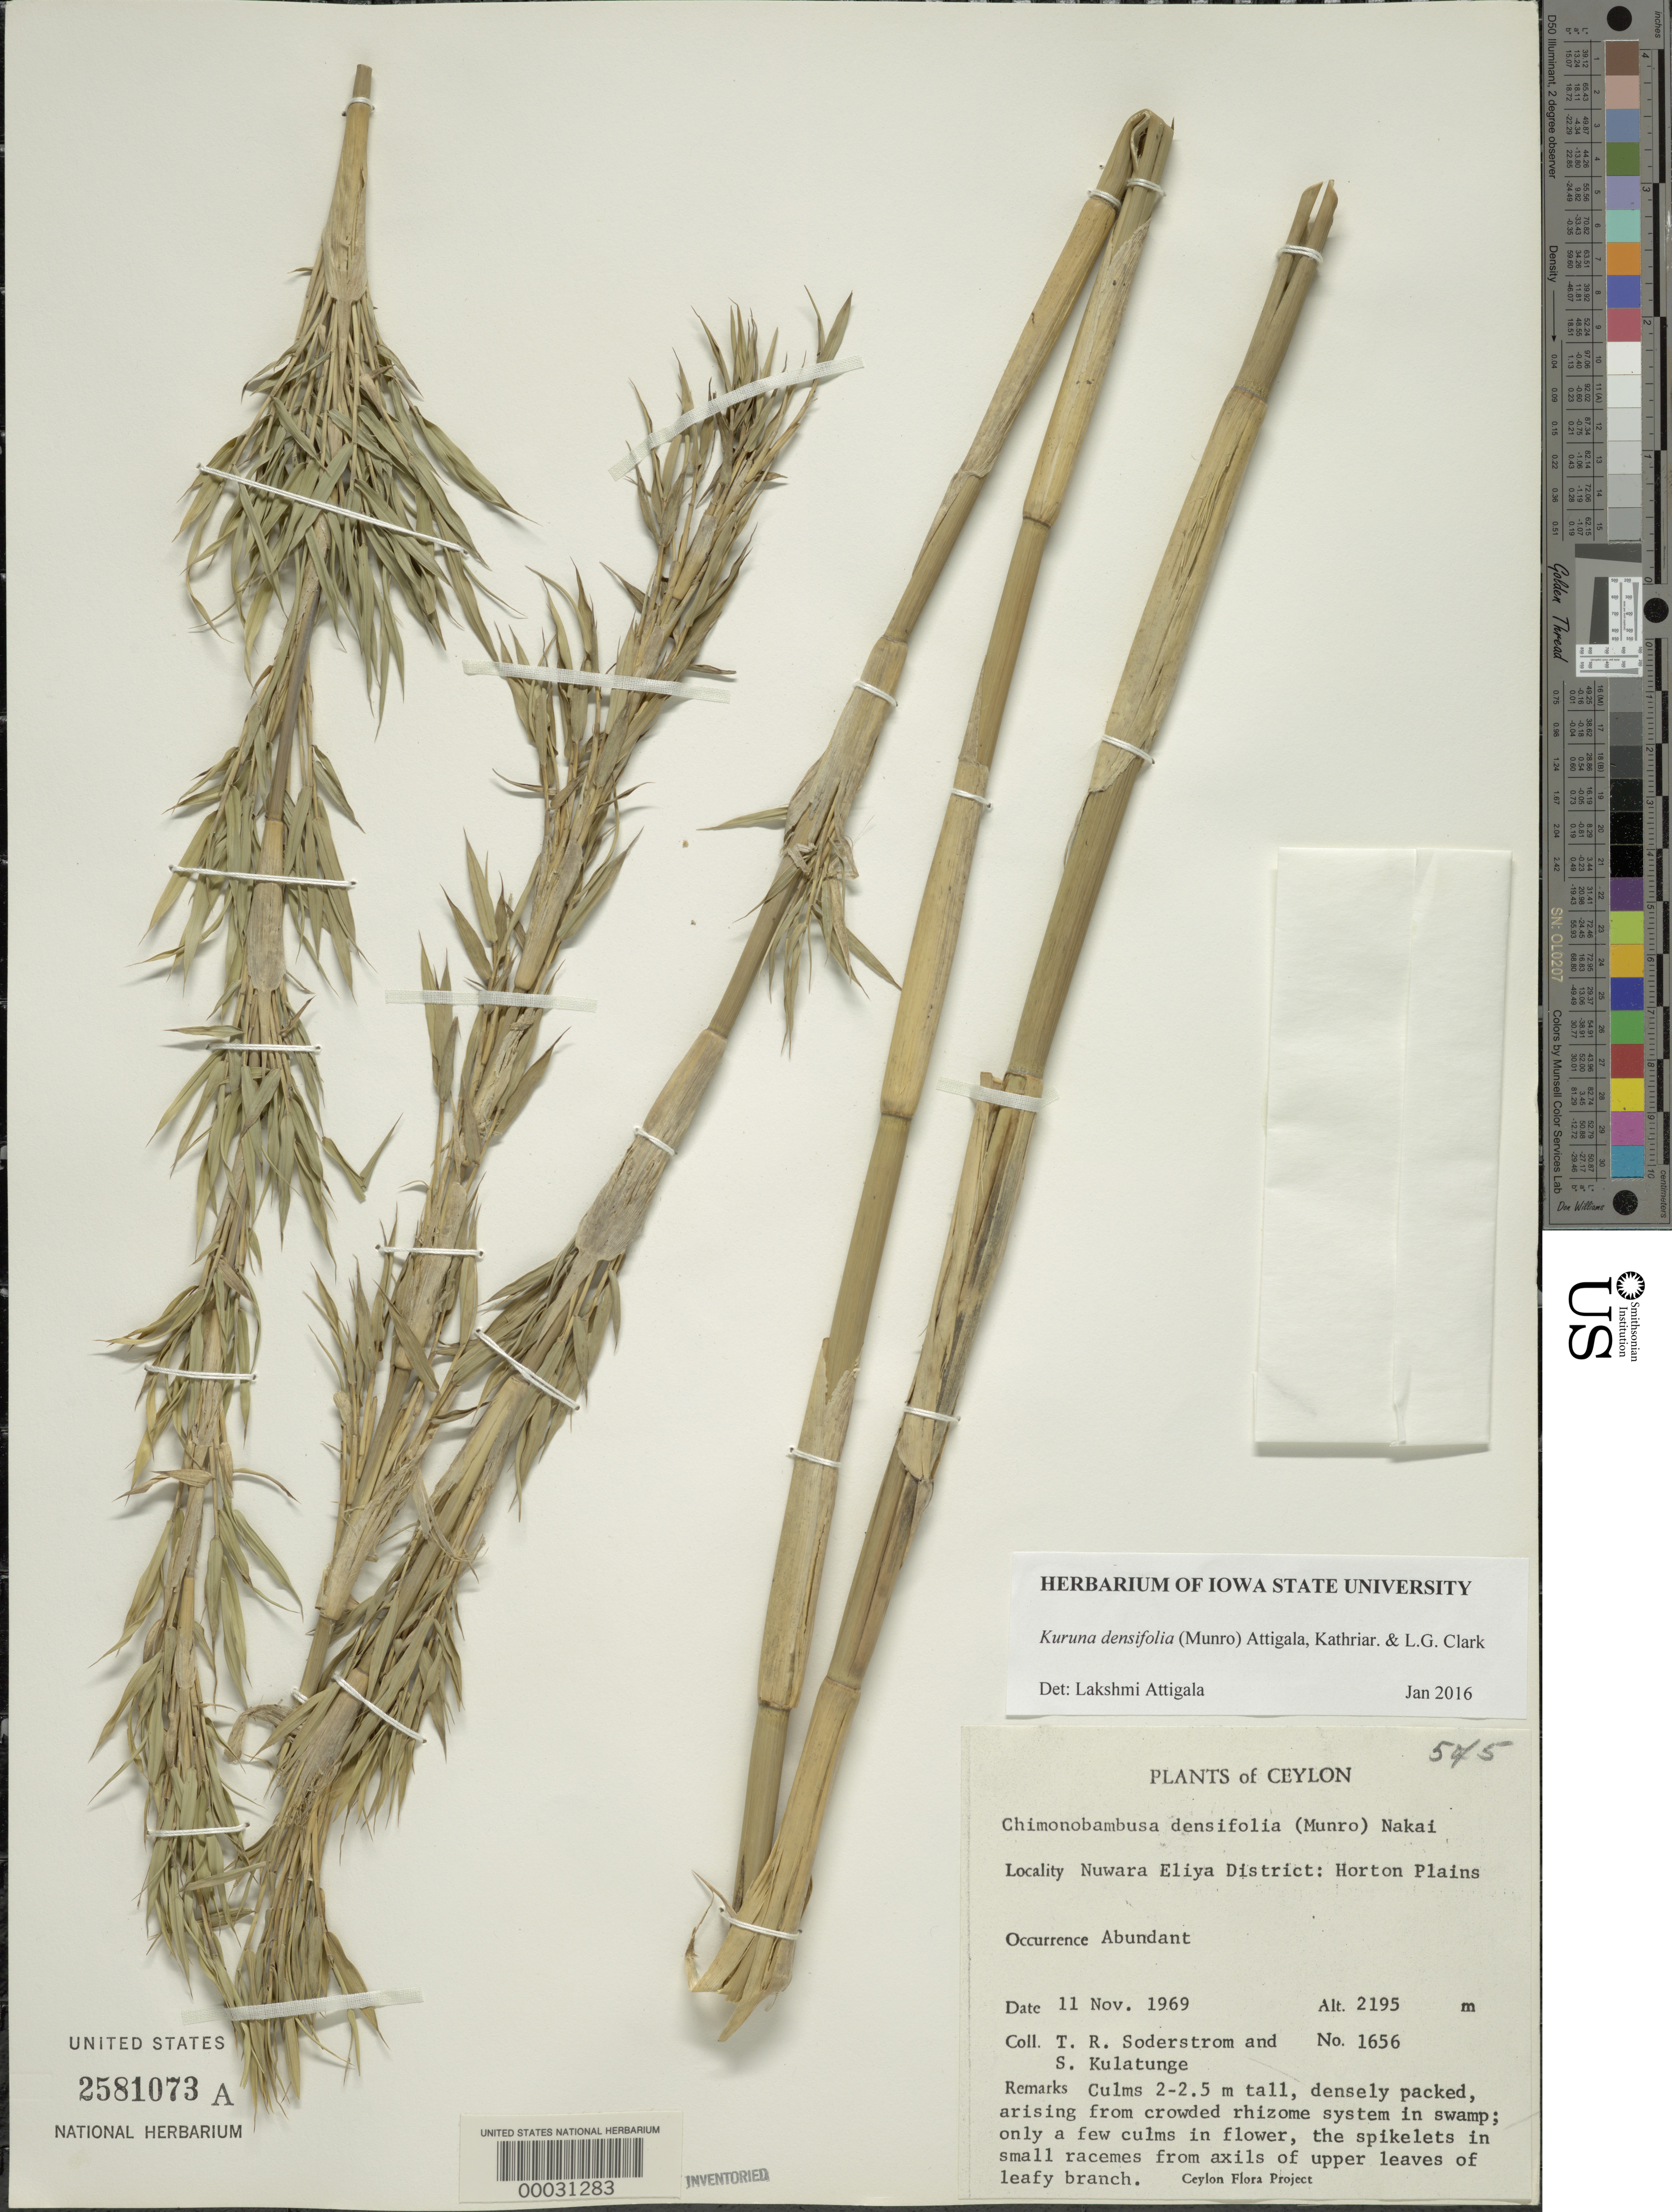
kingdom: Plantae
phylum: Tracheophyta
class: Liliopsida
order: Poales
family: Poaceae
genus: Kuruna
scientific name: Kuruna densifolia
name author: (Munro) Attigala et al.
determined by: Attigala, L.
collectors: T. R. Soderstrom & S. Kulatunge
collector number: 1656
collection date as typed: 11 Nov 1969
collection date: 1969-11-11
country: Sri Lanka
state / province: Central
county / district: Nuwara Eliya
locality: Horton plains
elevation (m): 2195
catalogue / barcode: US 2581073A